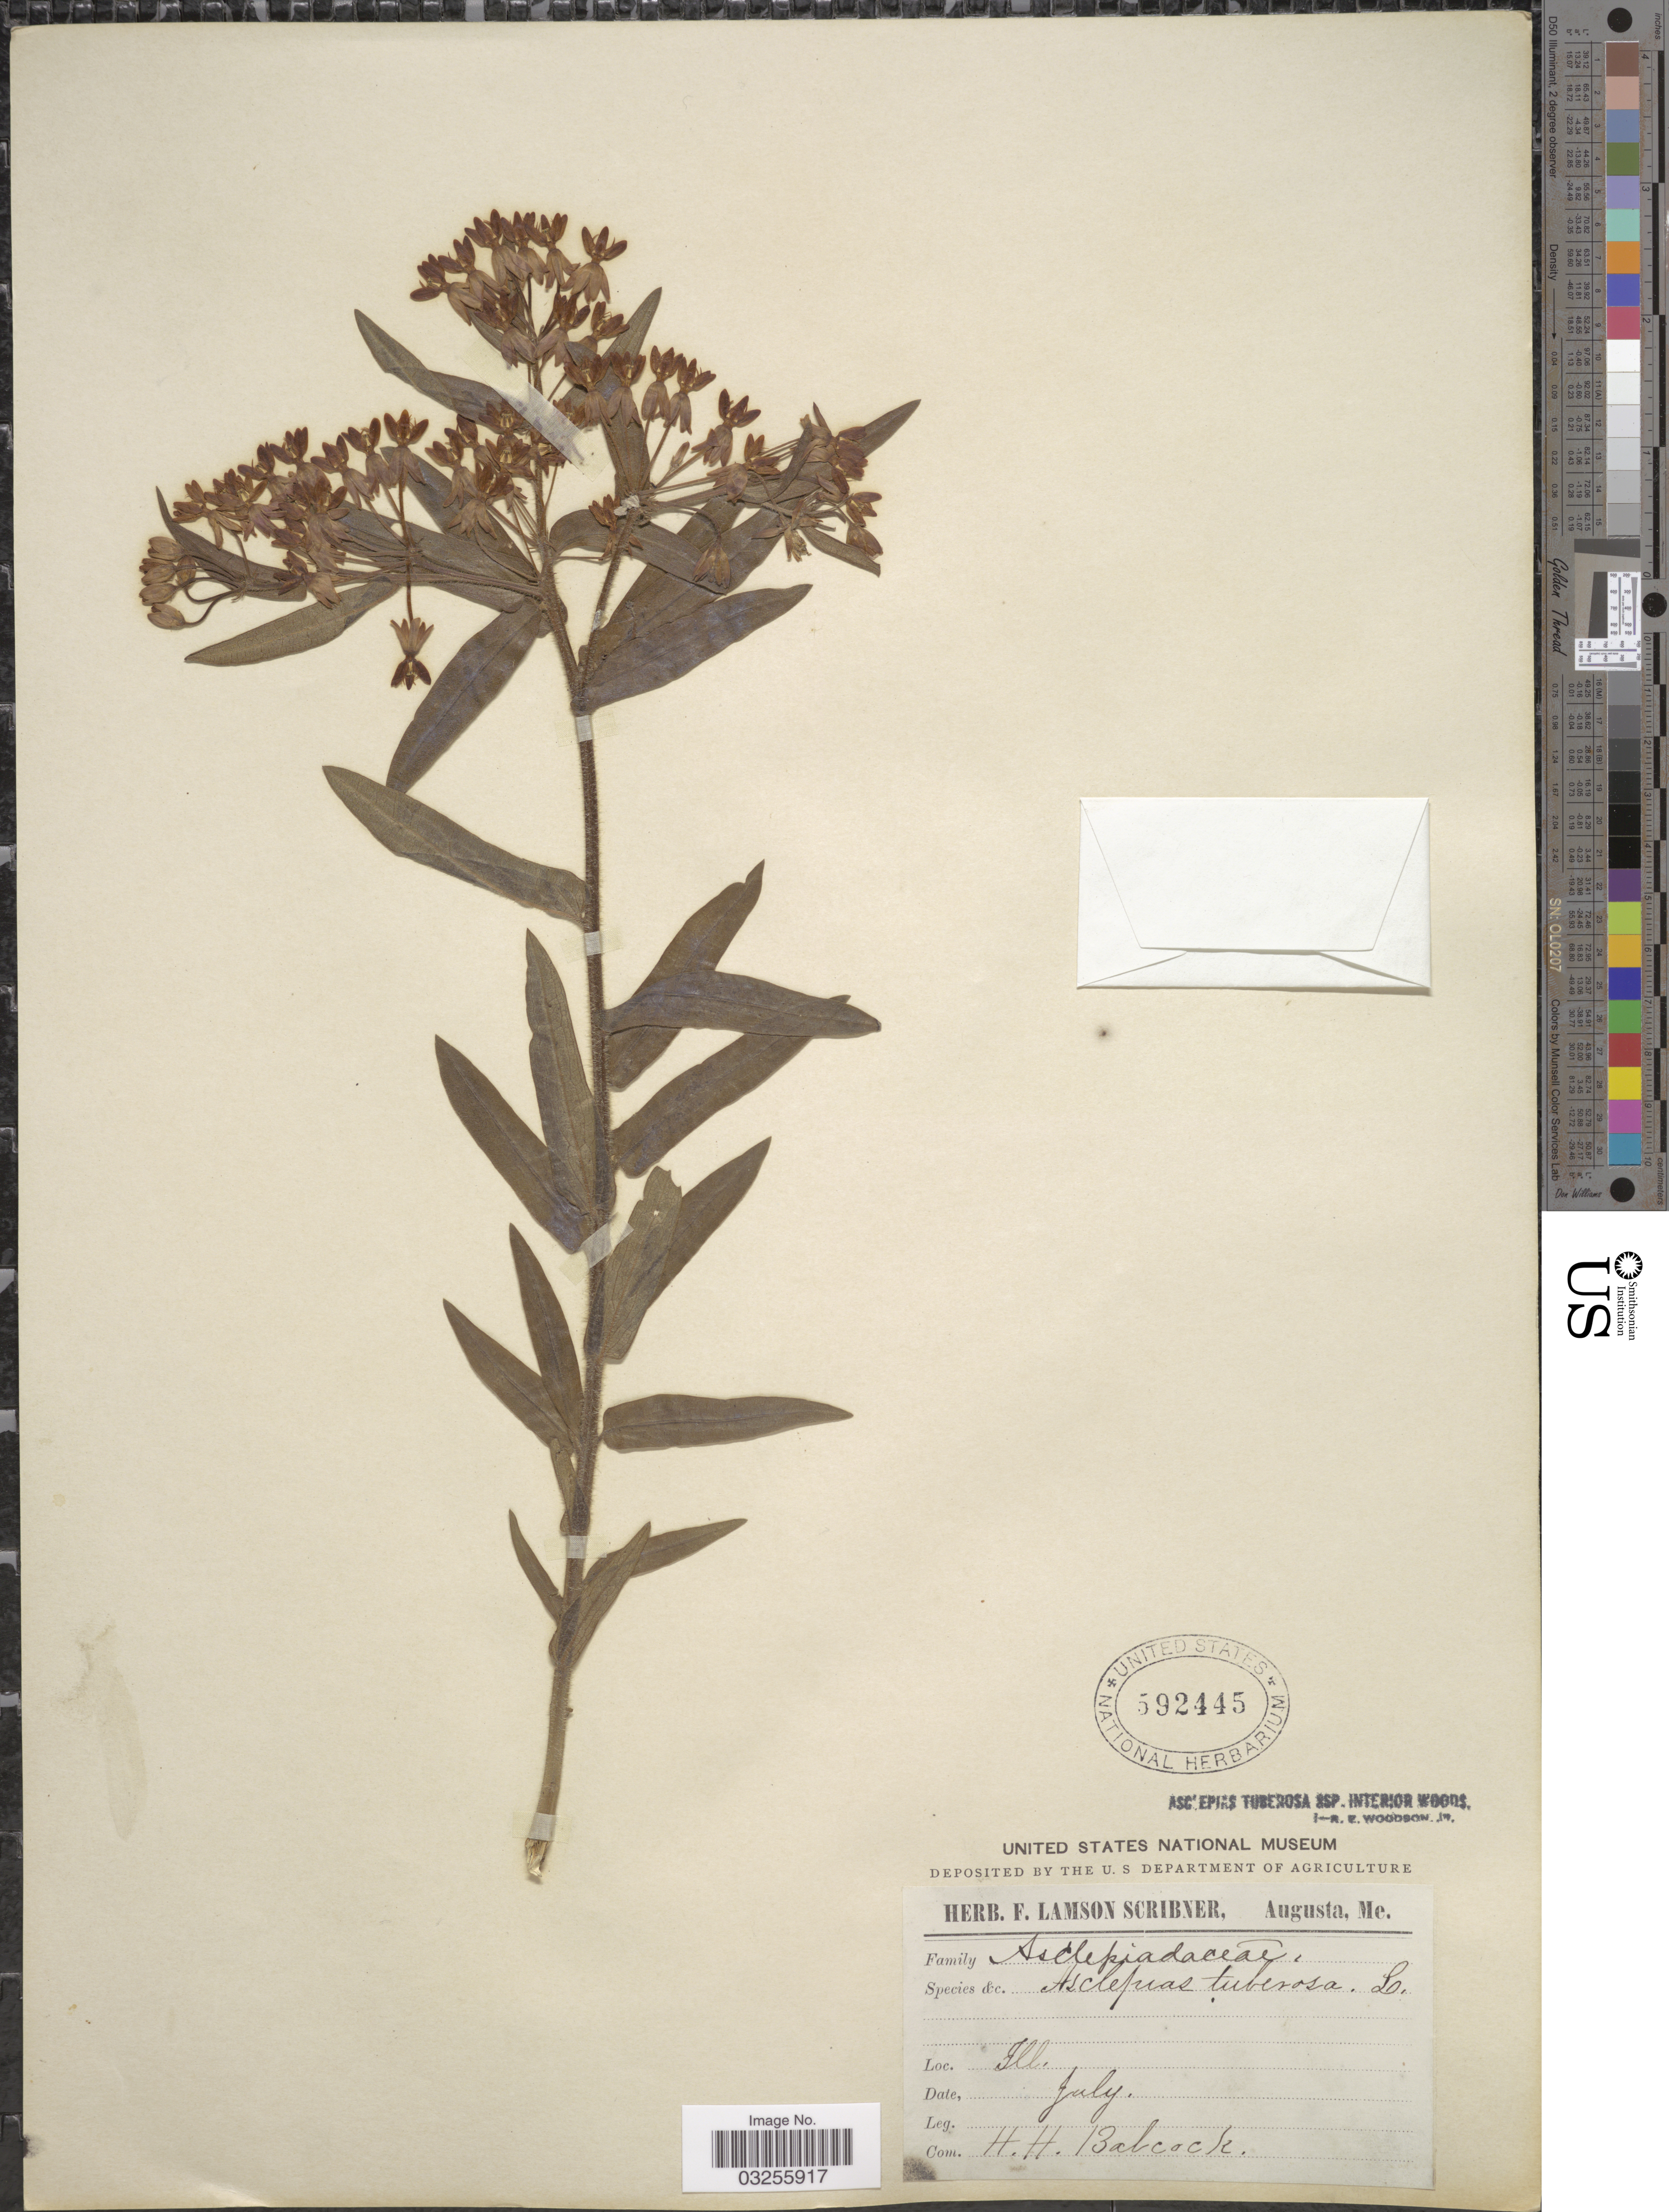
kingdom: Plantae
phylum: Tracheophyta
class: Magnoliopsida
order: Gentianales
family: Apocynaceae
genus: Asclepias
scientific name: Asclepias tuberosa subsp. interior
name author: Woodson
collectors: ex herb. F. Lamson Scribner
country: United States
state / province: Illinois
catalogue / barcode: US 592445